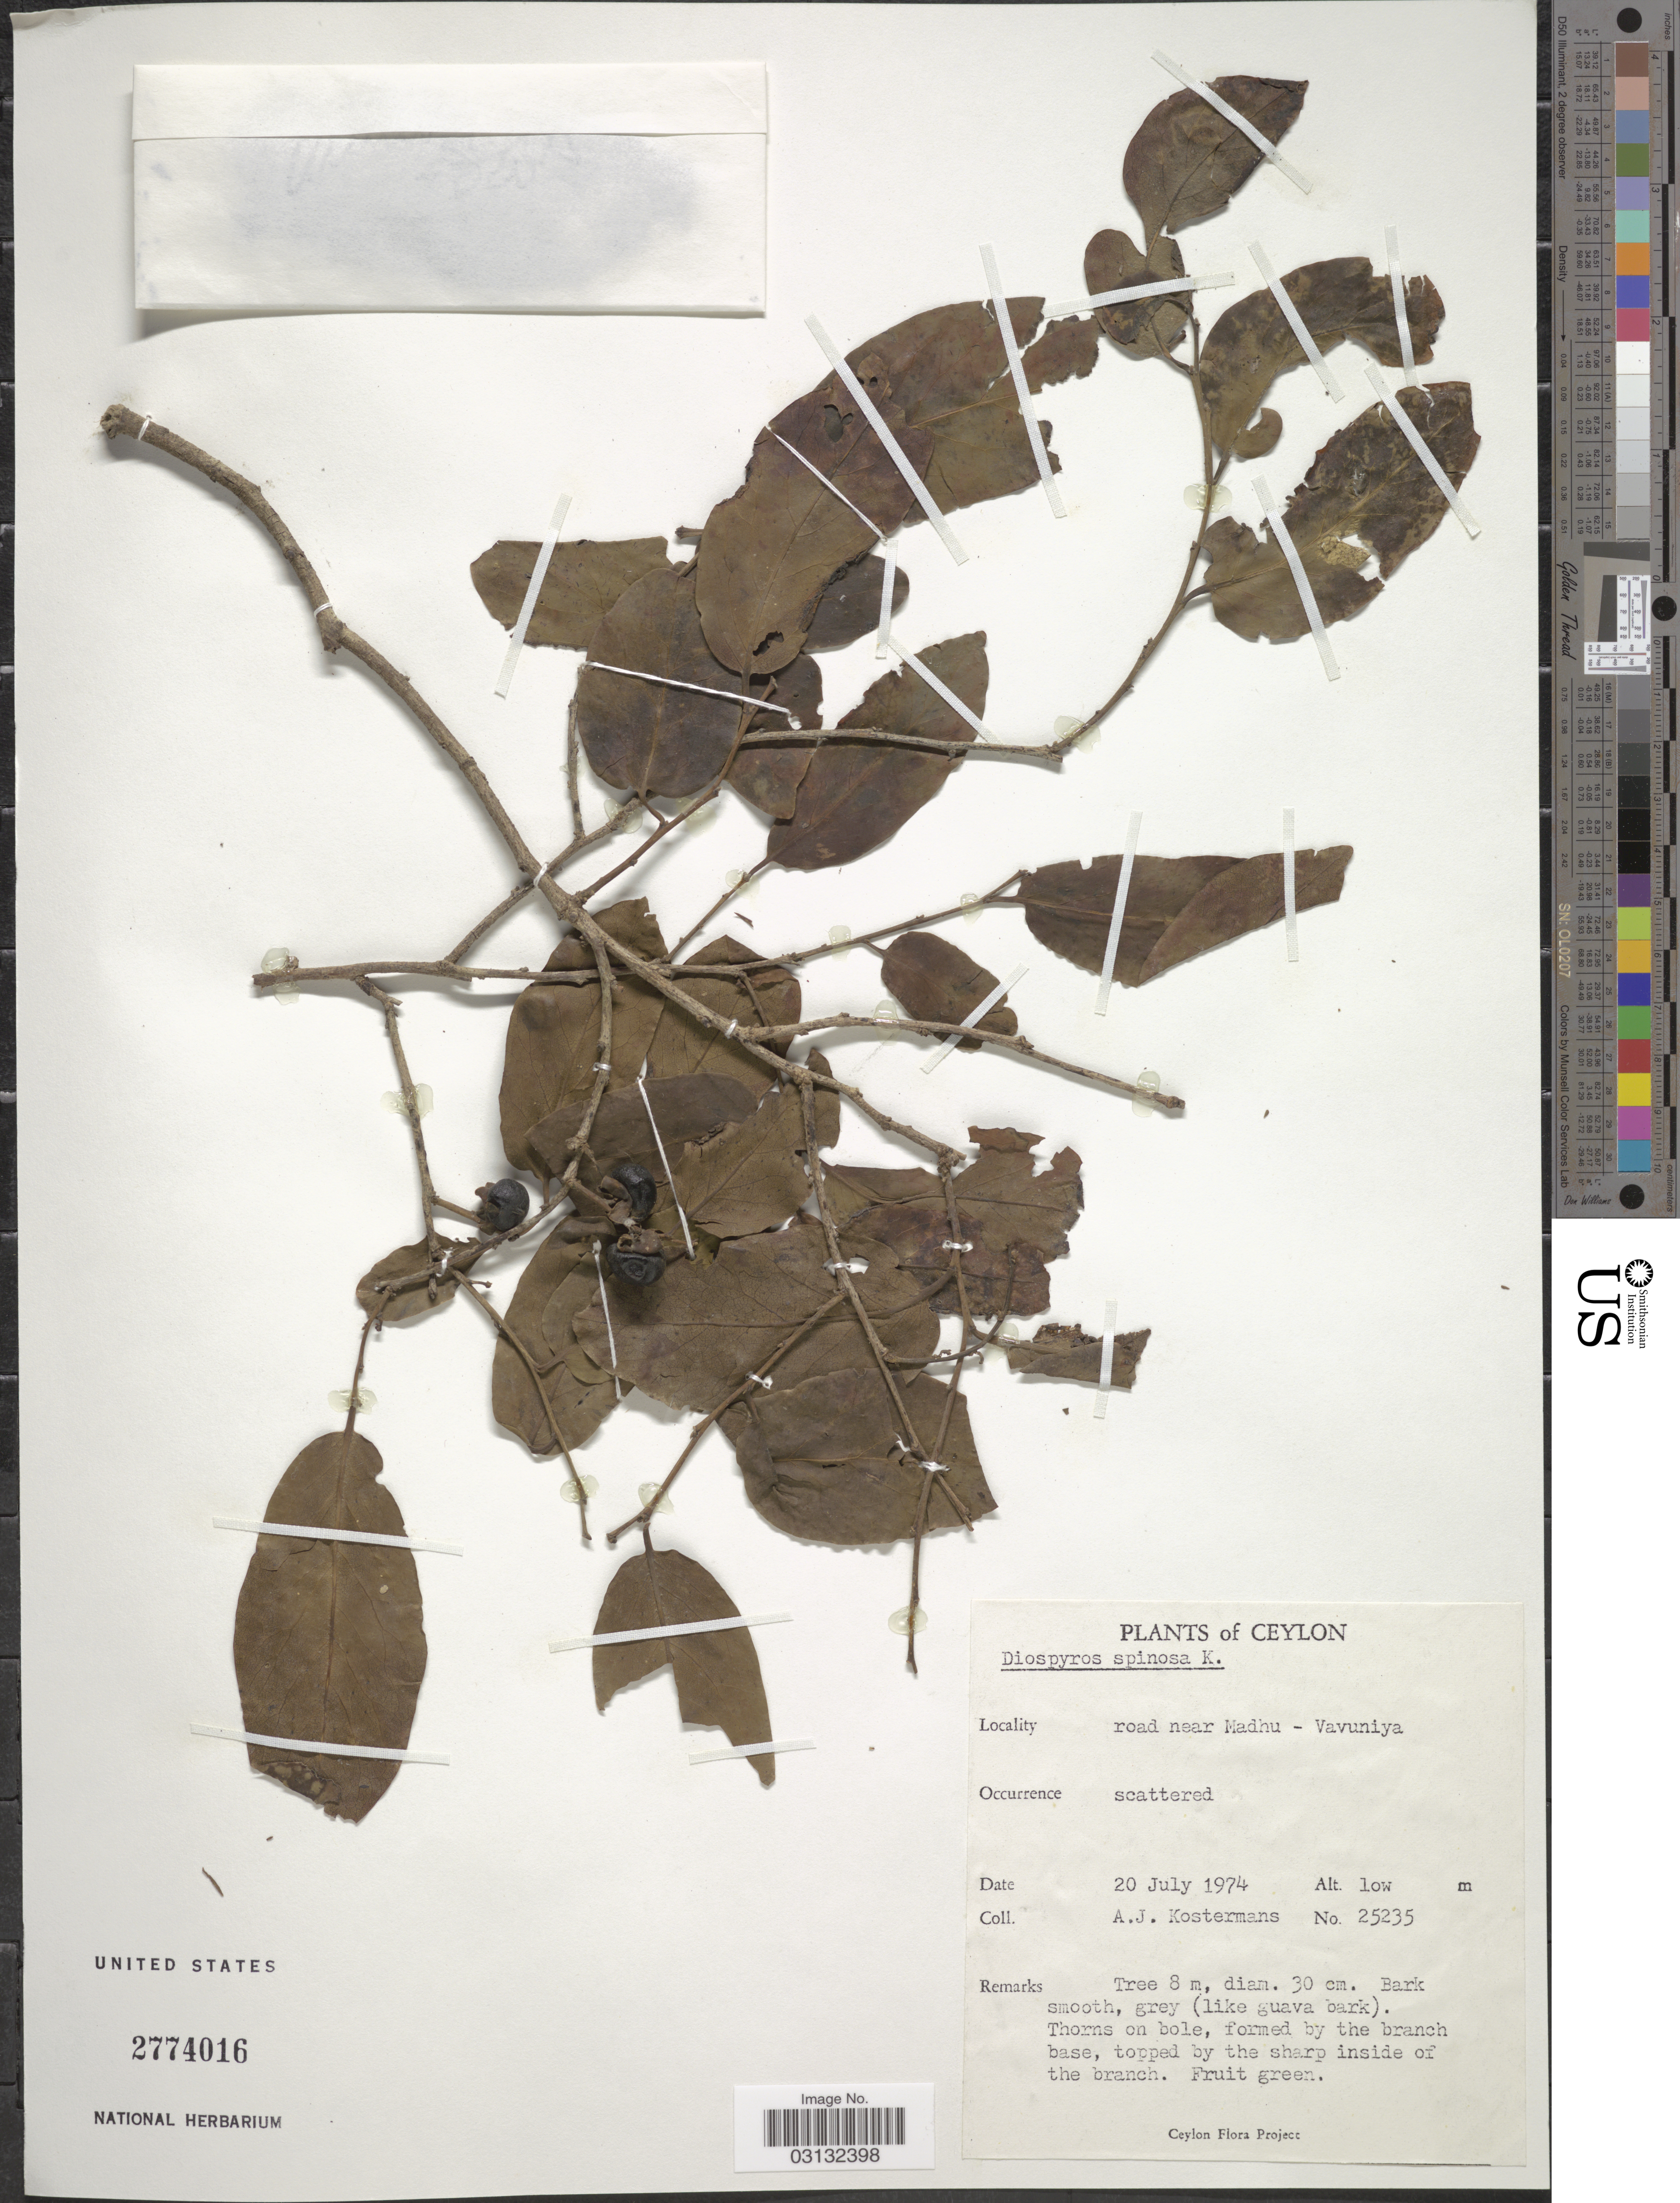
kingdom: Plantae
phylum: Tracheophyta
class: Magnoliopsida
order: Ericales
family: Ebenaceae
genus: Diospyros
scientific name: Diospyros spinosa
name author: Hiern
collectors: A. J. G. Kostermans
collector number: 25235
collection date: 1974-07-20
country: Sri Lanka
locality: Ceylon. Road near Madhu - Vavuniya.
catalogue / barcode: US 2774016